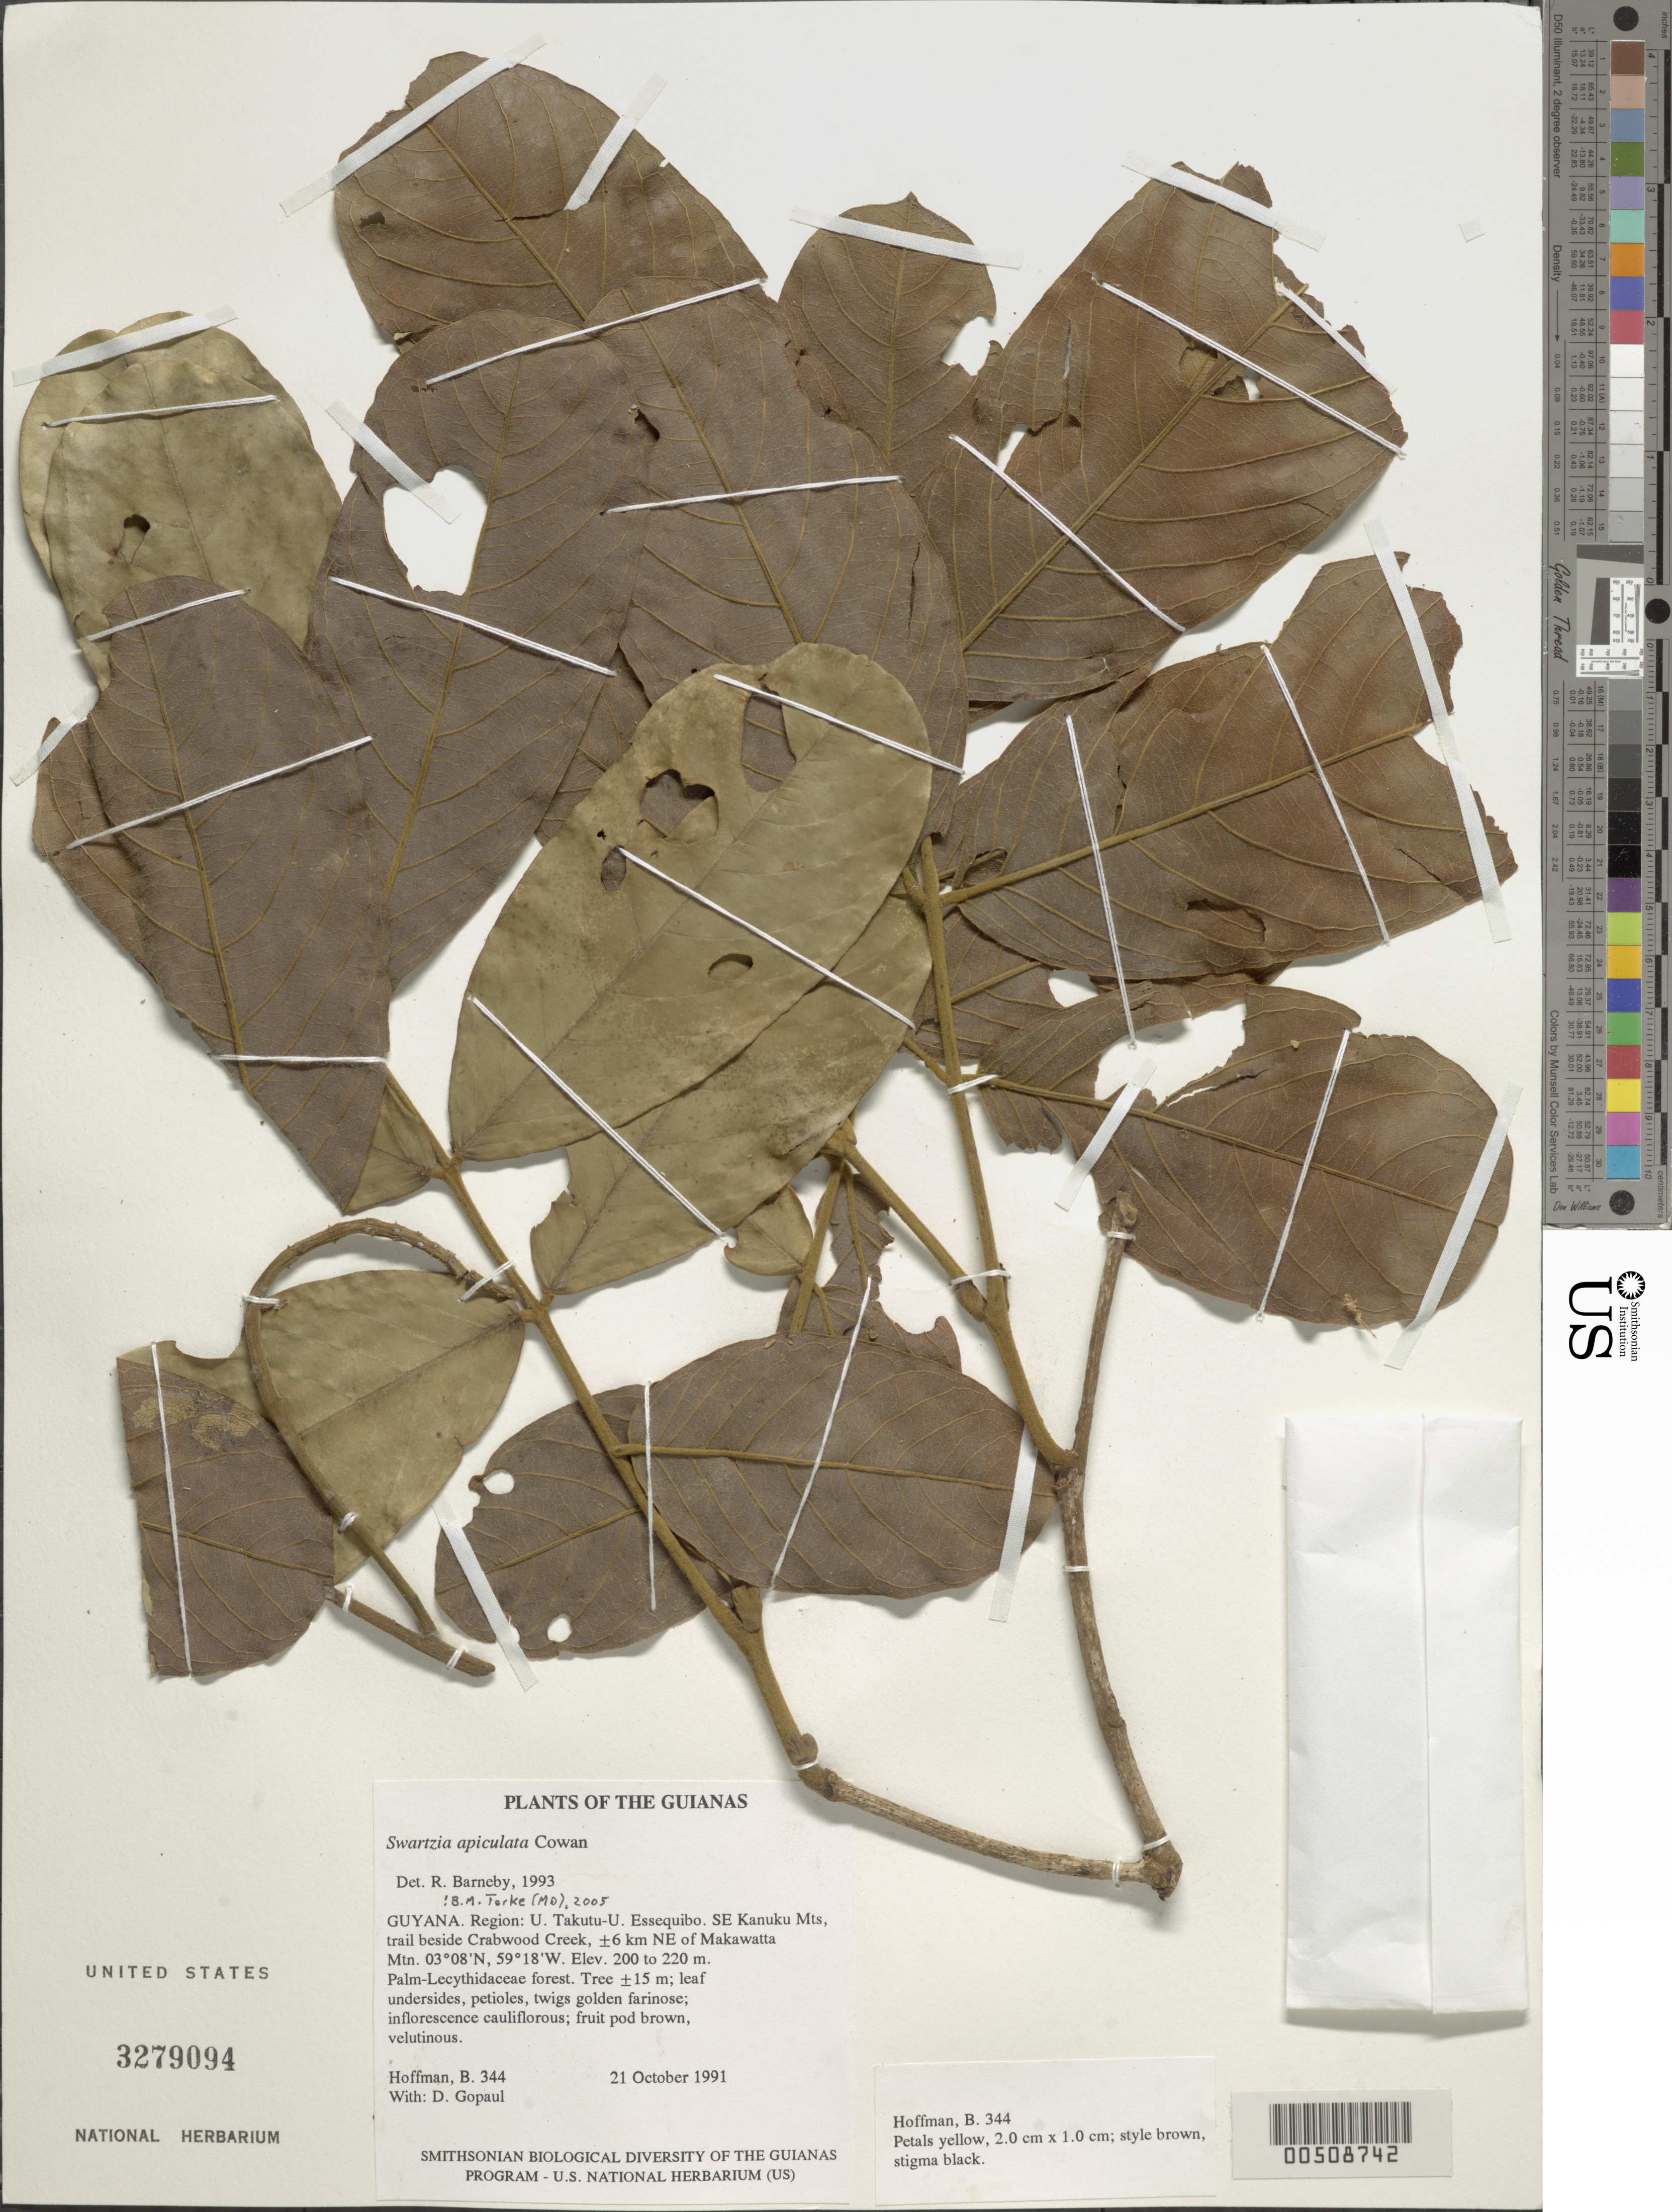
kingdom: Plantae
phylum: Tracheophyta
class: Magnoliopsida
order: Fabales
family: Fabaceae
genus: Swartzia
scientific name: Swartzia apiculata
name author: R.S. Cowan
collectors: B. Hoffman & D. Gopaul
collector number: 344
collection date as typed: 21 Oct 1991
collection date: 1991-10-21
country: Guyana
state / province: Essequibo Isl-W. Demerara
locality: Se kanuku mts, beside crabwood creek ne of makawata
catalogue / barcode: US 3279094